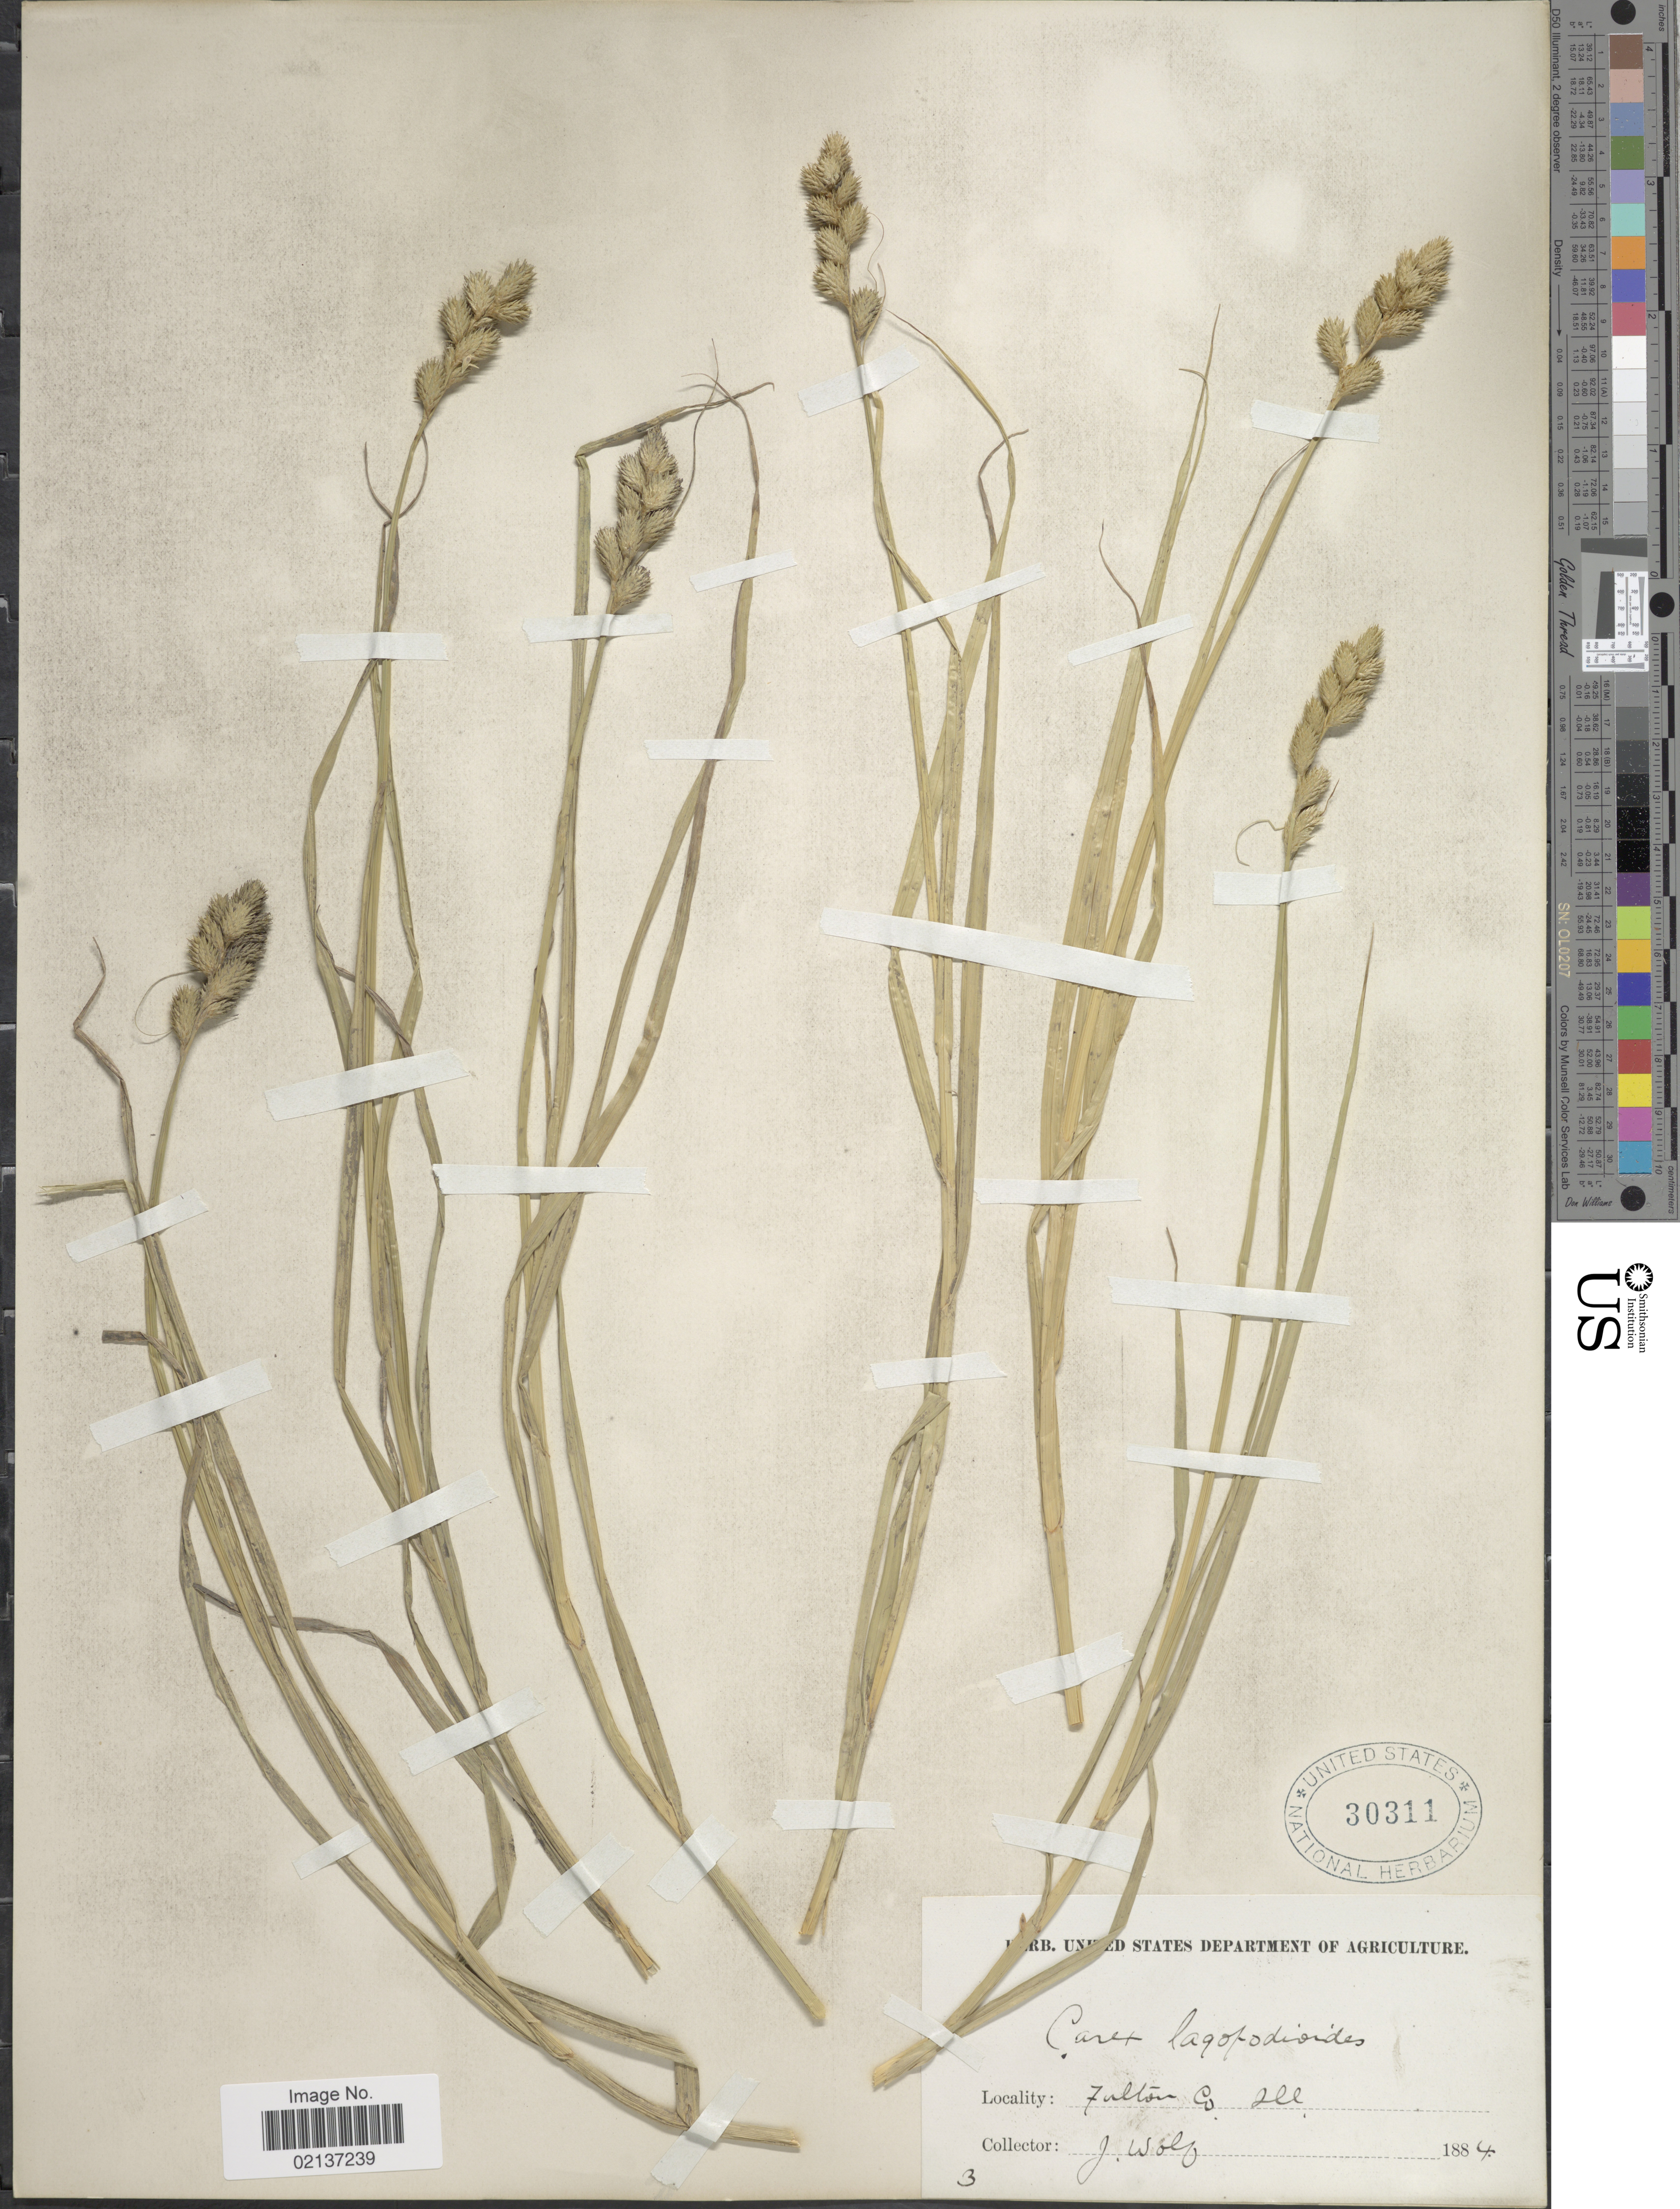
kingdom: Plantae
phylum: Tracheophyta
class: Liliopsida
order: Poales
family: Cyperaceae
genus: Carex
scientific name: Carex tribuloides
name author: Wahlenb.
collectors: J. Wolf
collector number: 3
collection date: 1884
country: United States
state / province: Illinois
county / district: Fulton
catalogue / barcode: US 30311